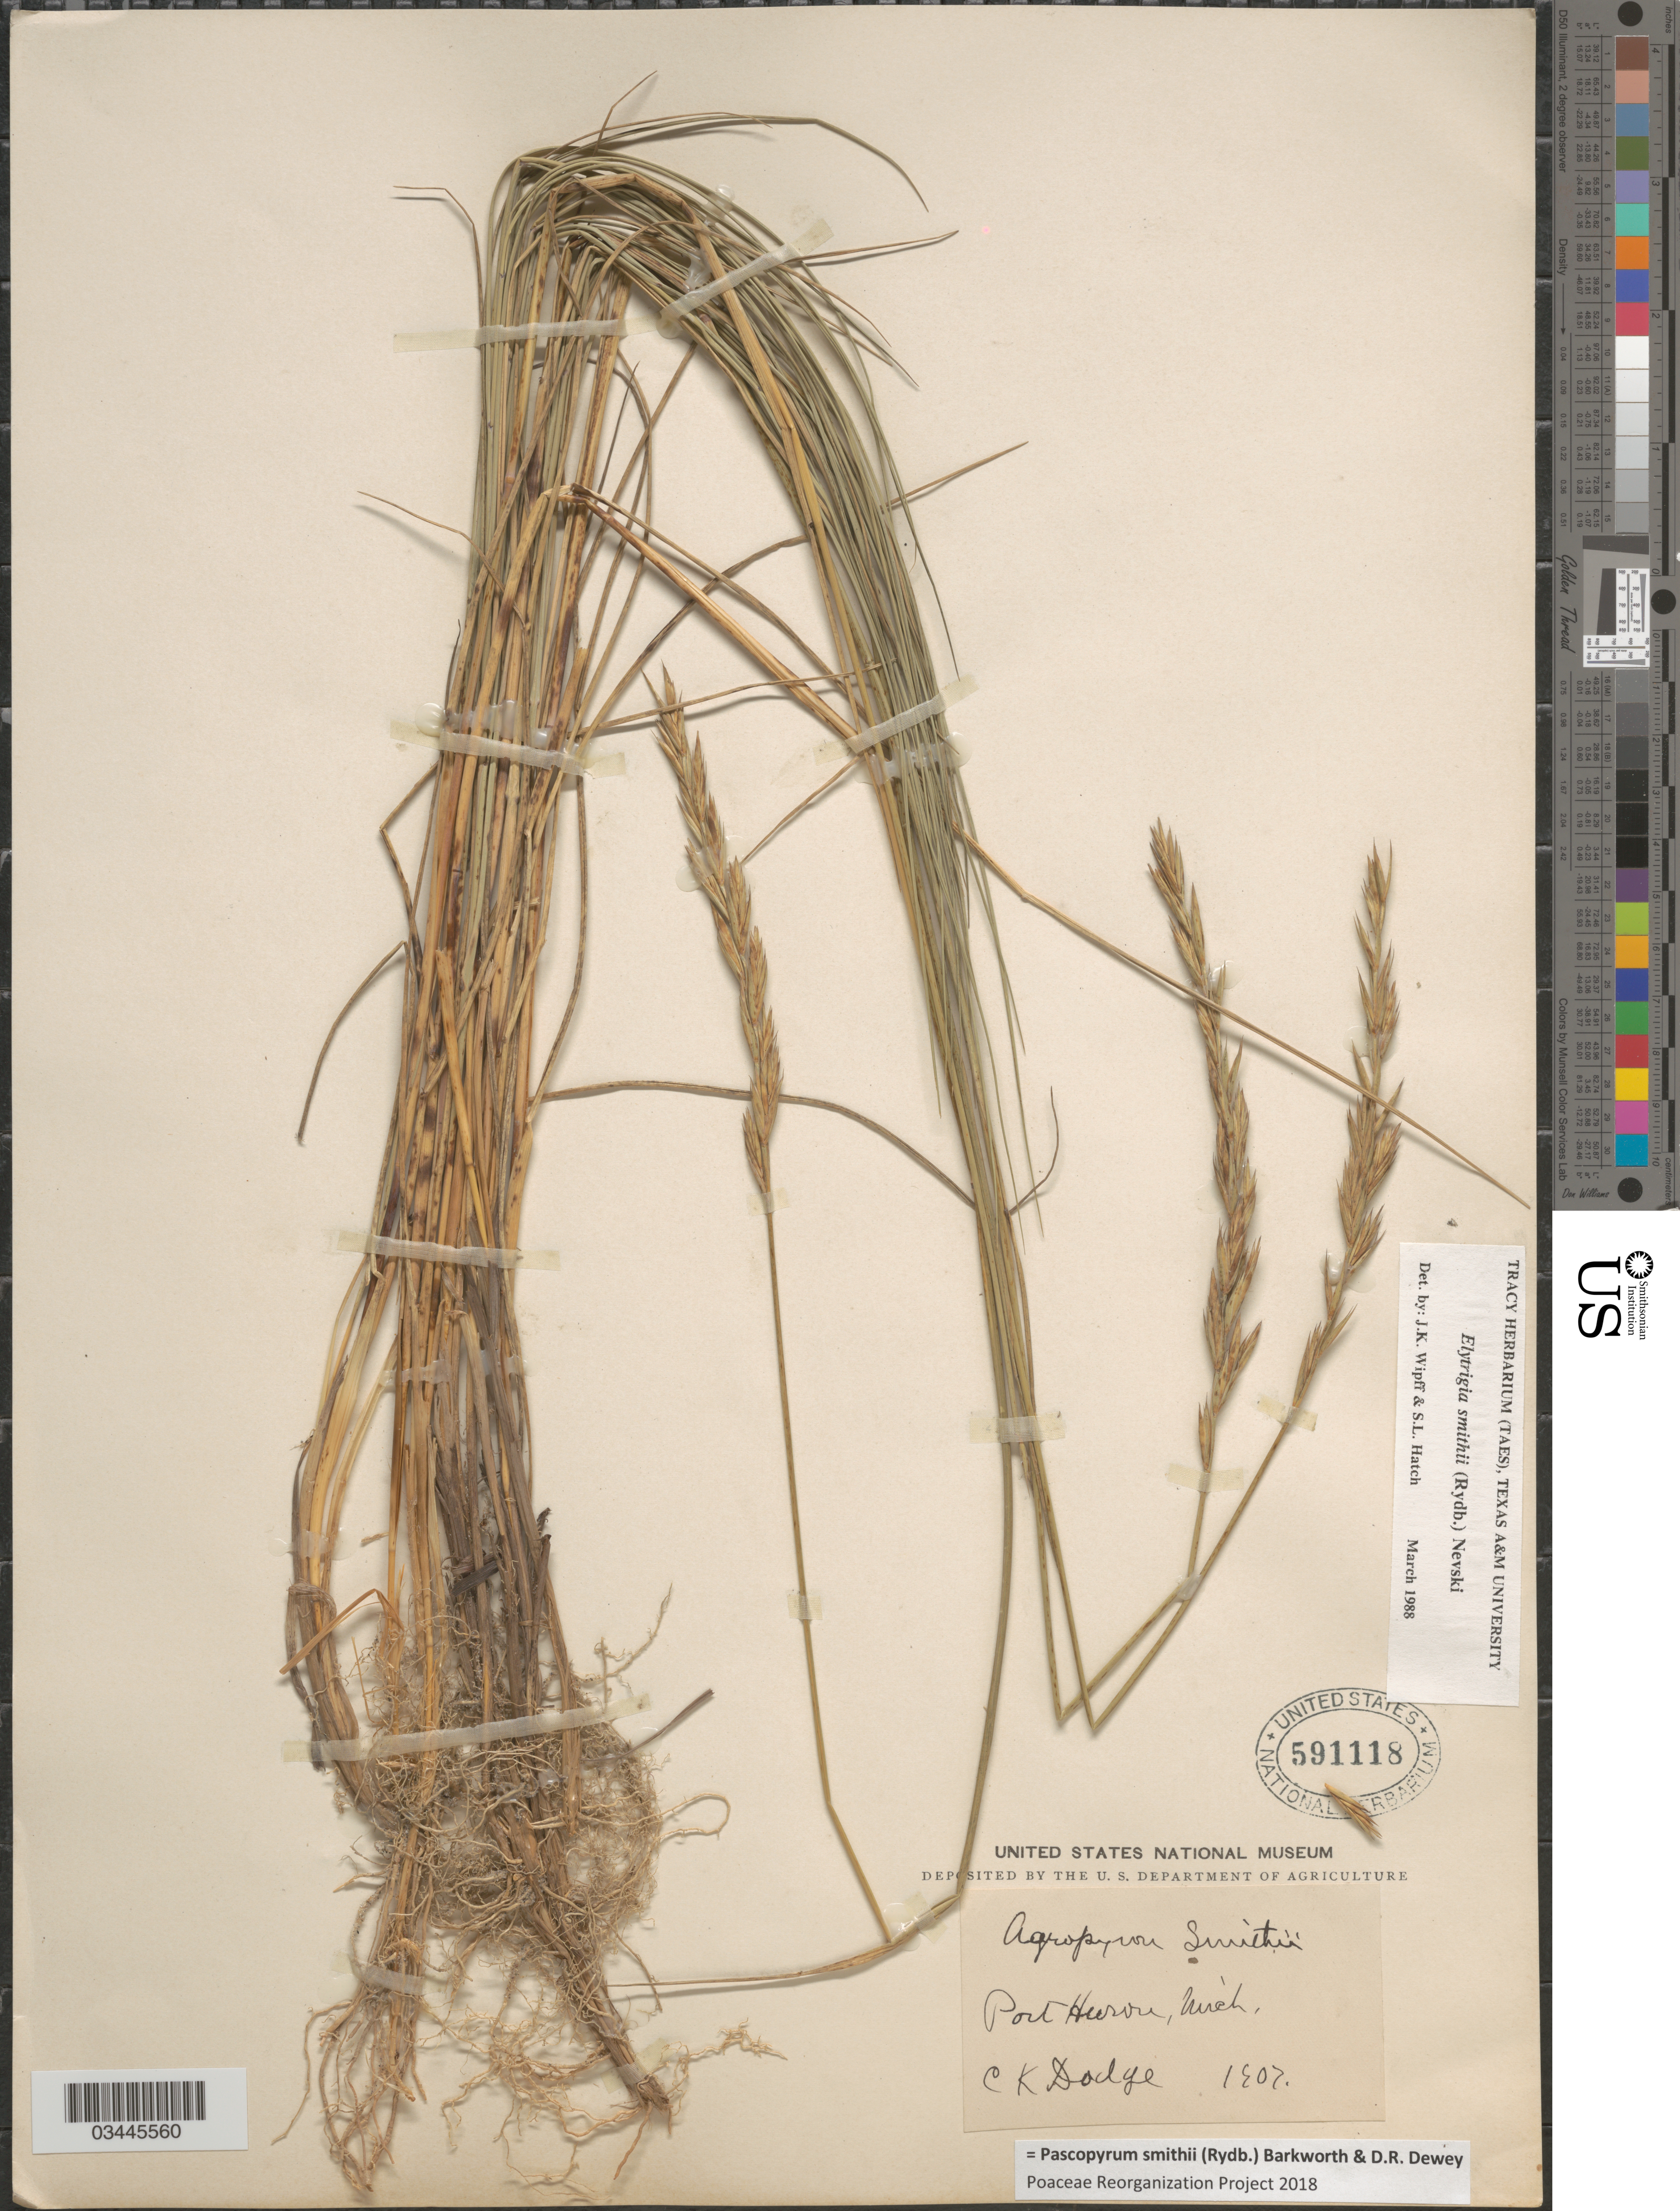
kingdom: Plantae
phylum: Tracheophyta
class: Liliopsida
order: Poales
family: Poaceae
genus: Pascopyrum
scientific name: Pascopyrum smithii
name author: (Rydb.) Barkworth & Dewey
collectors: C. Dodge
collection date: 1907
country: United States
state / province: Michigan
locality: Port Huron.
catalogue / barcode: US 591118